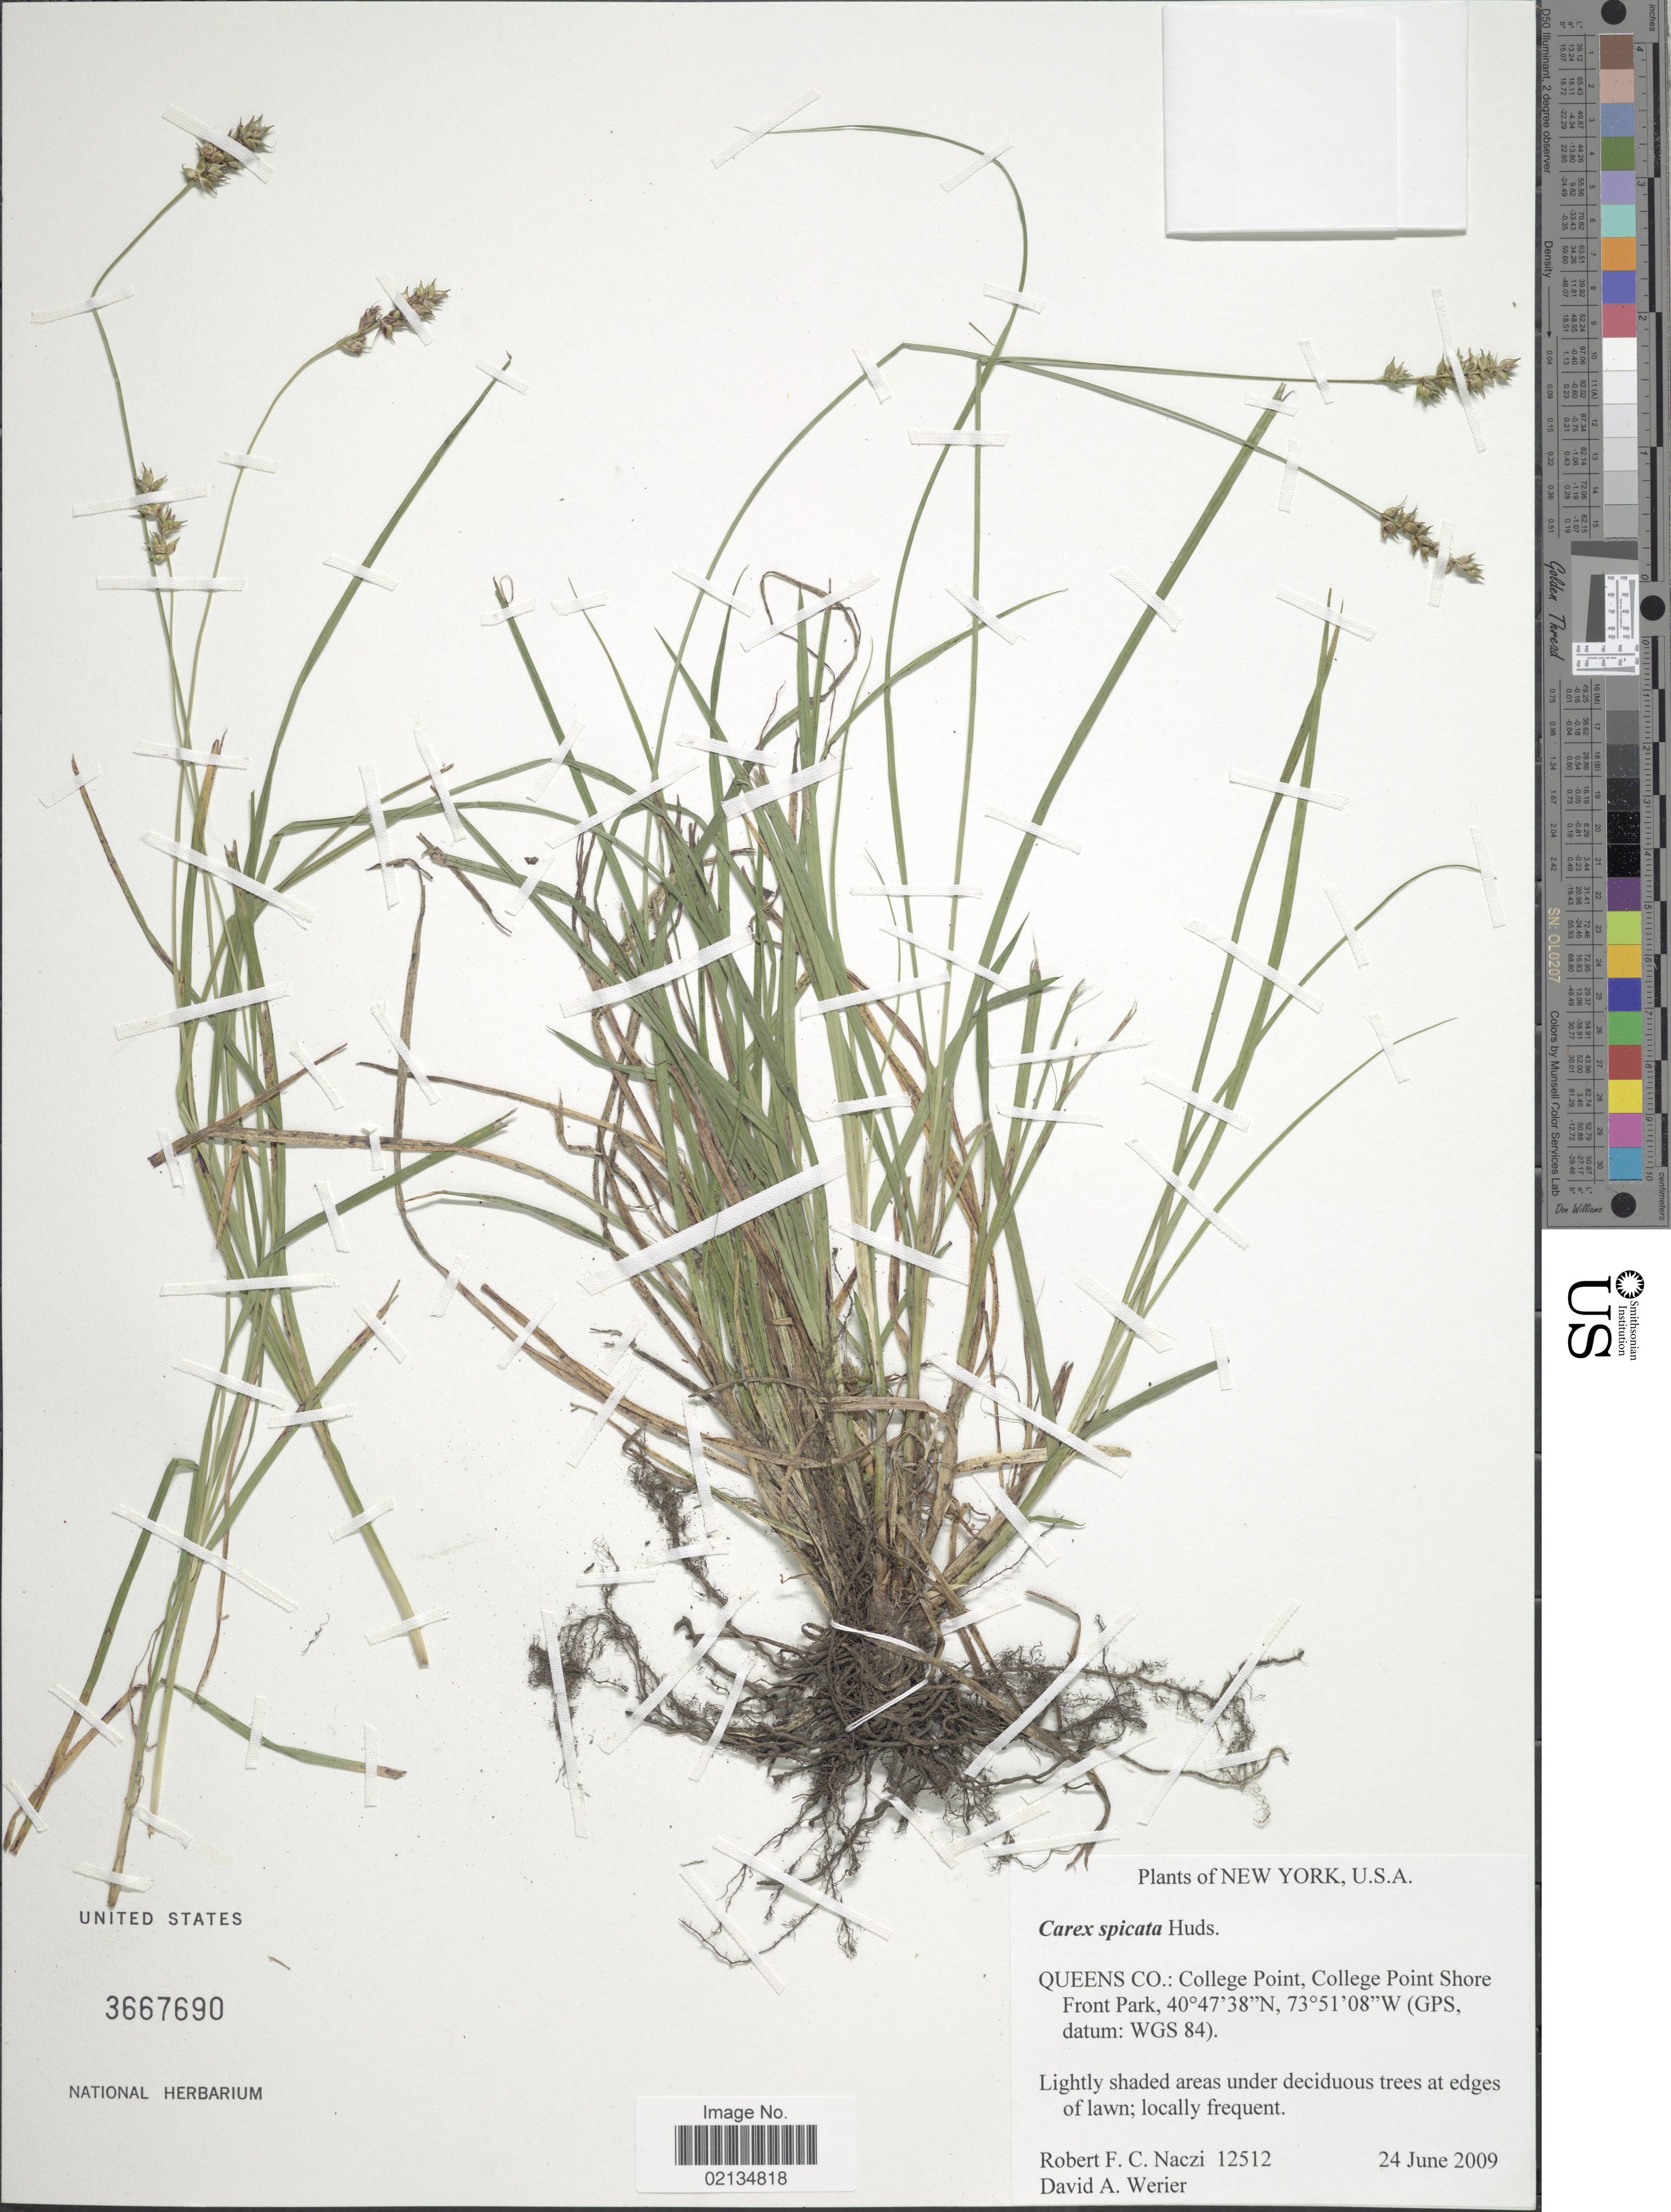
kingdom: Plantae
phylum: Tracheophyta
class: Liliopsida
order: Poales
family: Cyperaceae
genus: Carex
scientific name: Carex spicata subsp. spicata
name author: Huds.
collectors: R. F. C. Naczi & D. Werier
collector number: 12512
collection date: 2009-06-24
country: United States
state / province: New York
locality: Queens Co.: College Point, College Point Shore Front Park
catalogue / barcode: US 3667690